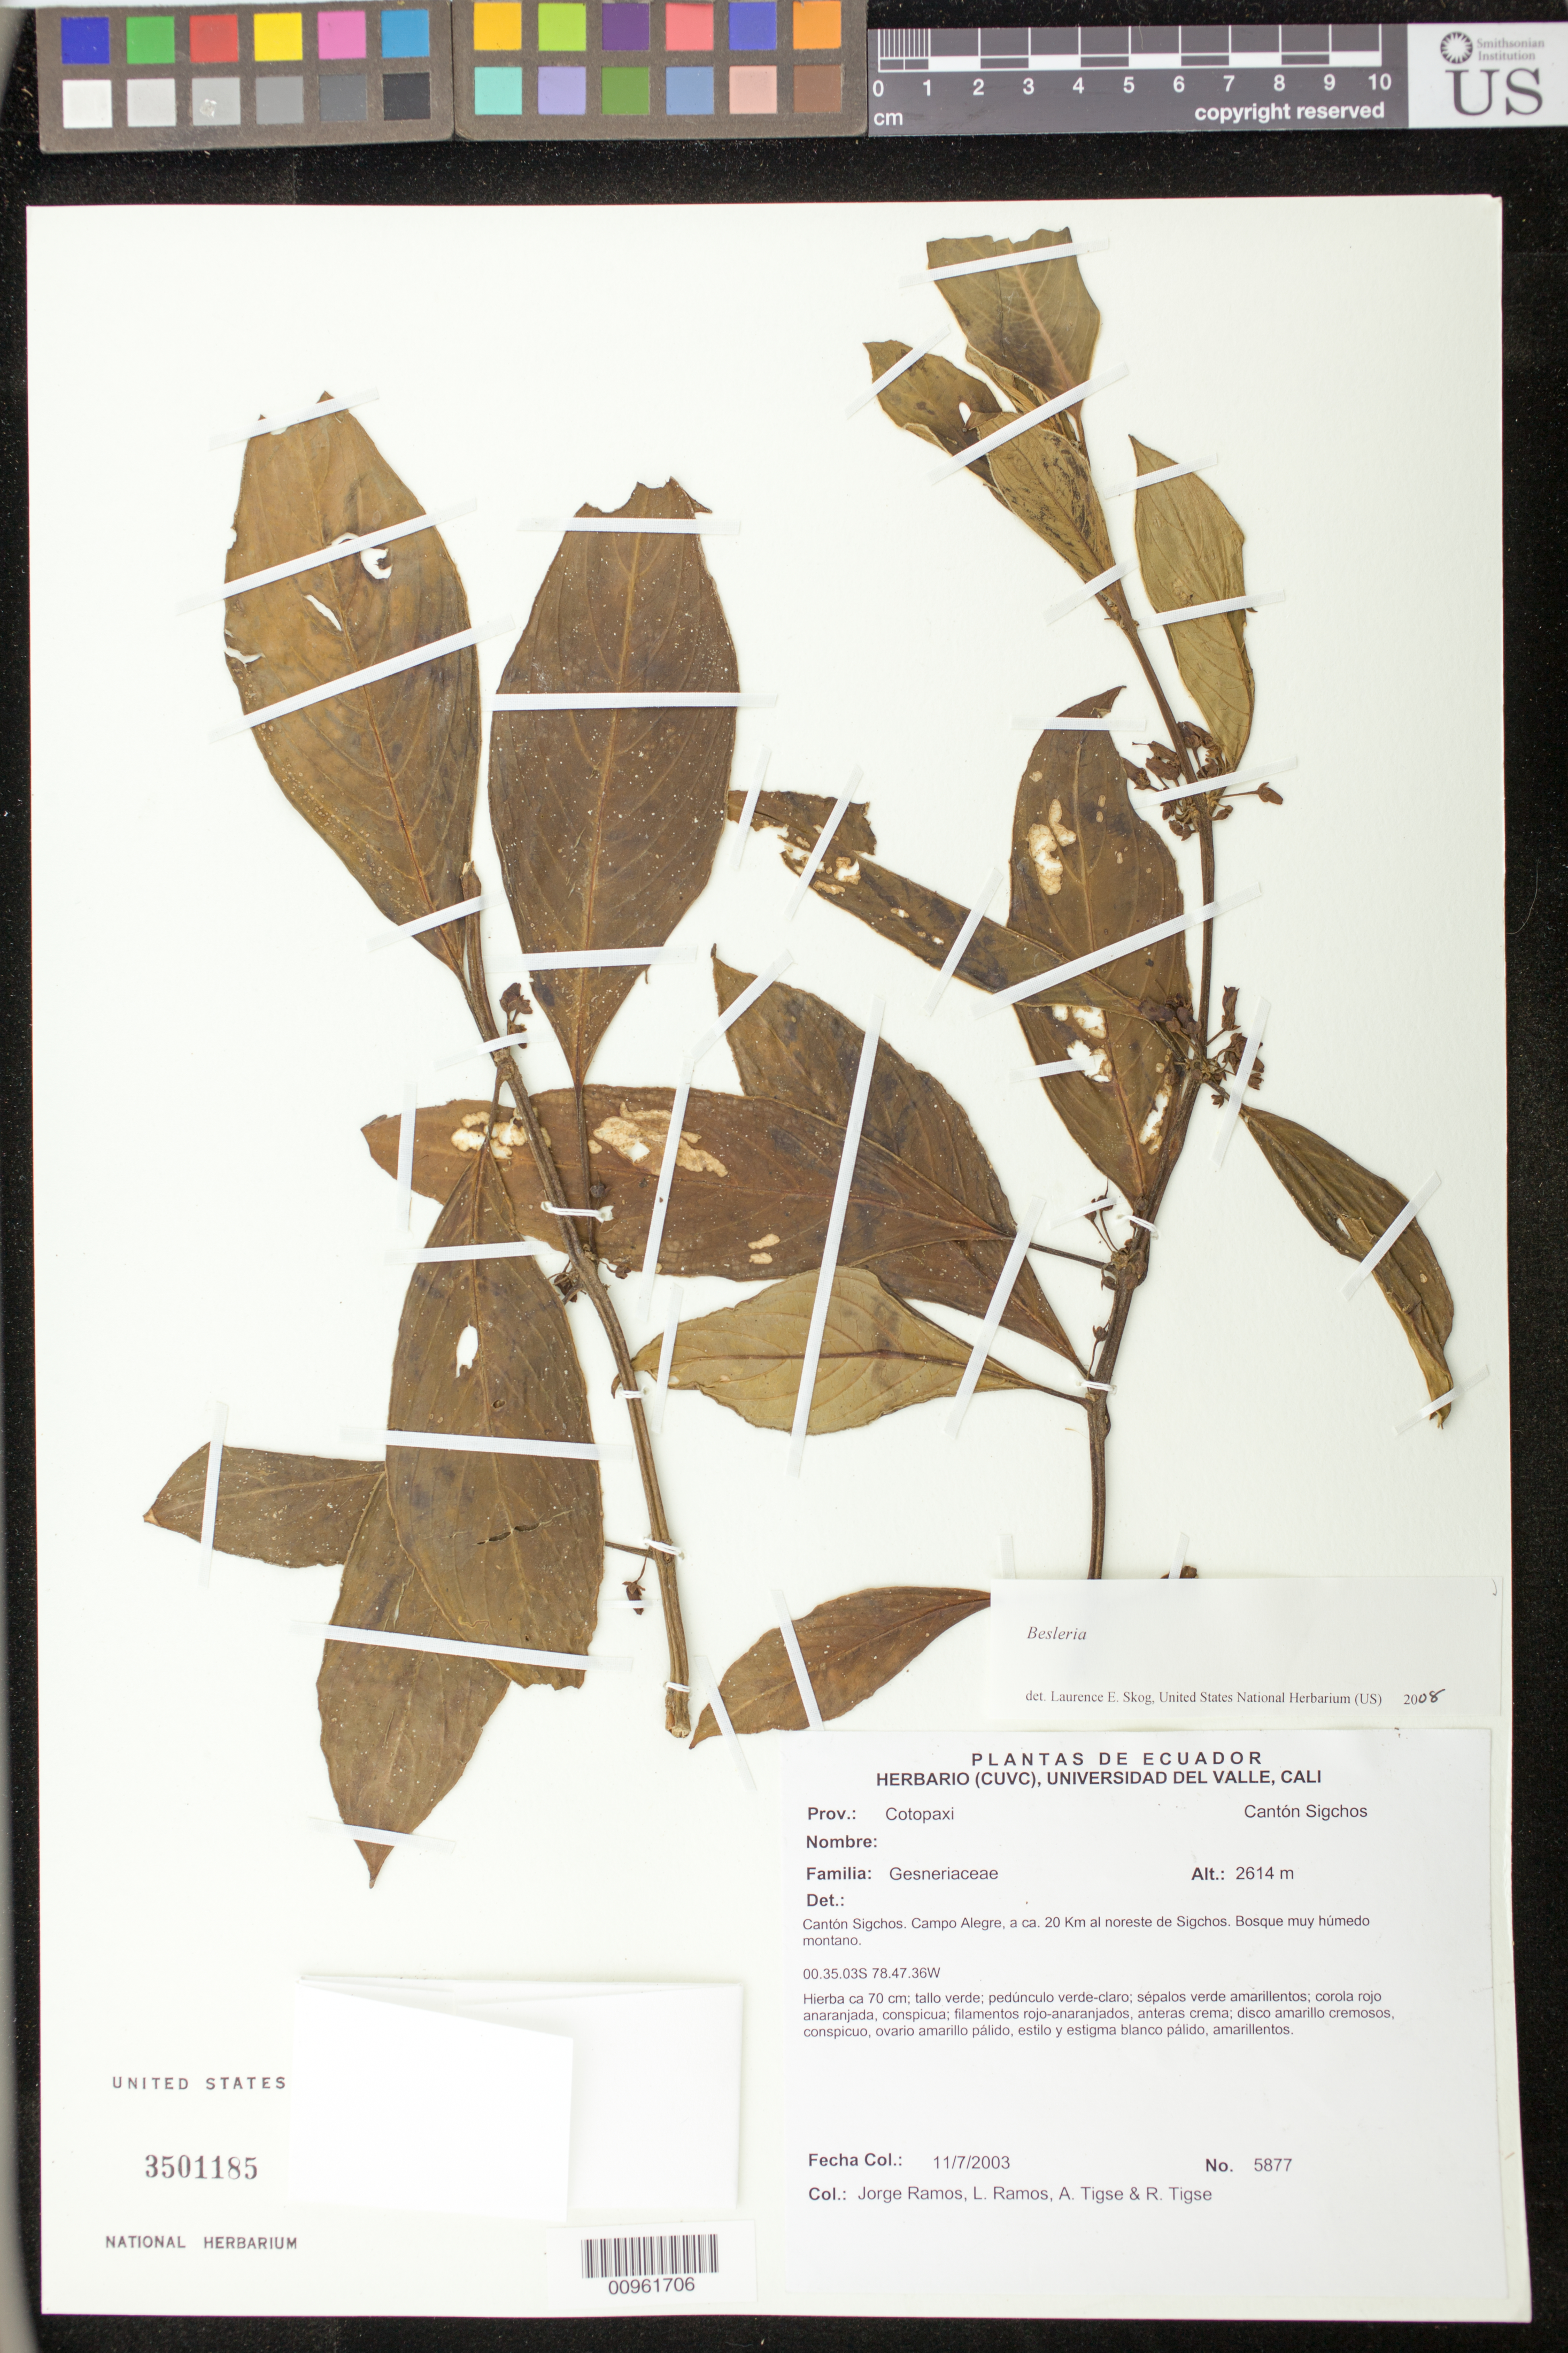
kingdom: Plantae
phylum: Tracheophyta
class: Magnoliopsida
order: Lamiales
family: Gesneriaceae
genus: Besleria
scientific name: Besleria sp.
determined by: Skog, Laurence E.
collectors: J. Ramos, L. Ramos, A. Tigse & R. Tigse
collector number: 5877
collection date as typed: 11 Jul 2003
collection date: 2003-07-11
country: Ecuador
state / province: Cotopaxi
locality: Cantón Sigchos. Campo Alegre, a ca. 20 km al noreste de Sigchos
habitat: Bosque muy húmedo montano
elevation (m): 2614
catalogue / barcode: US 3501185